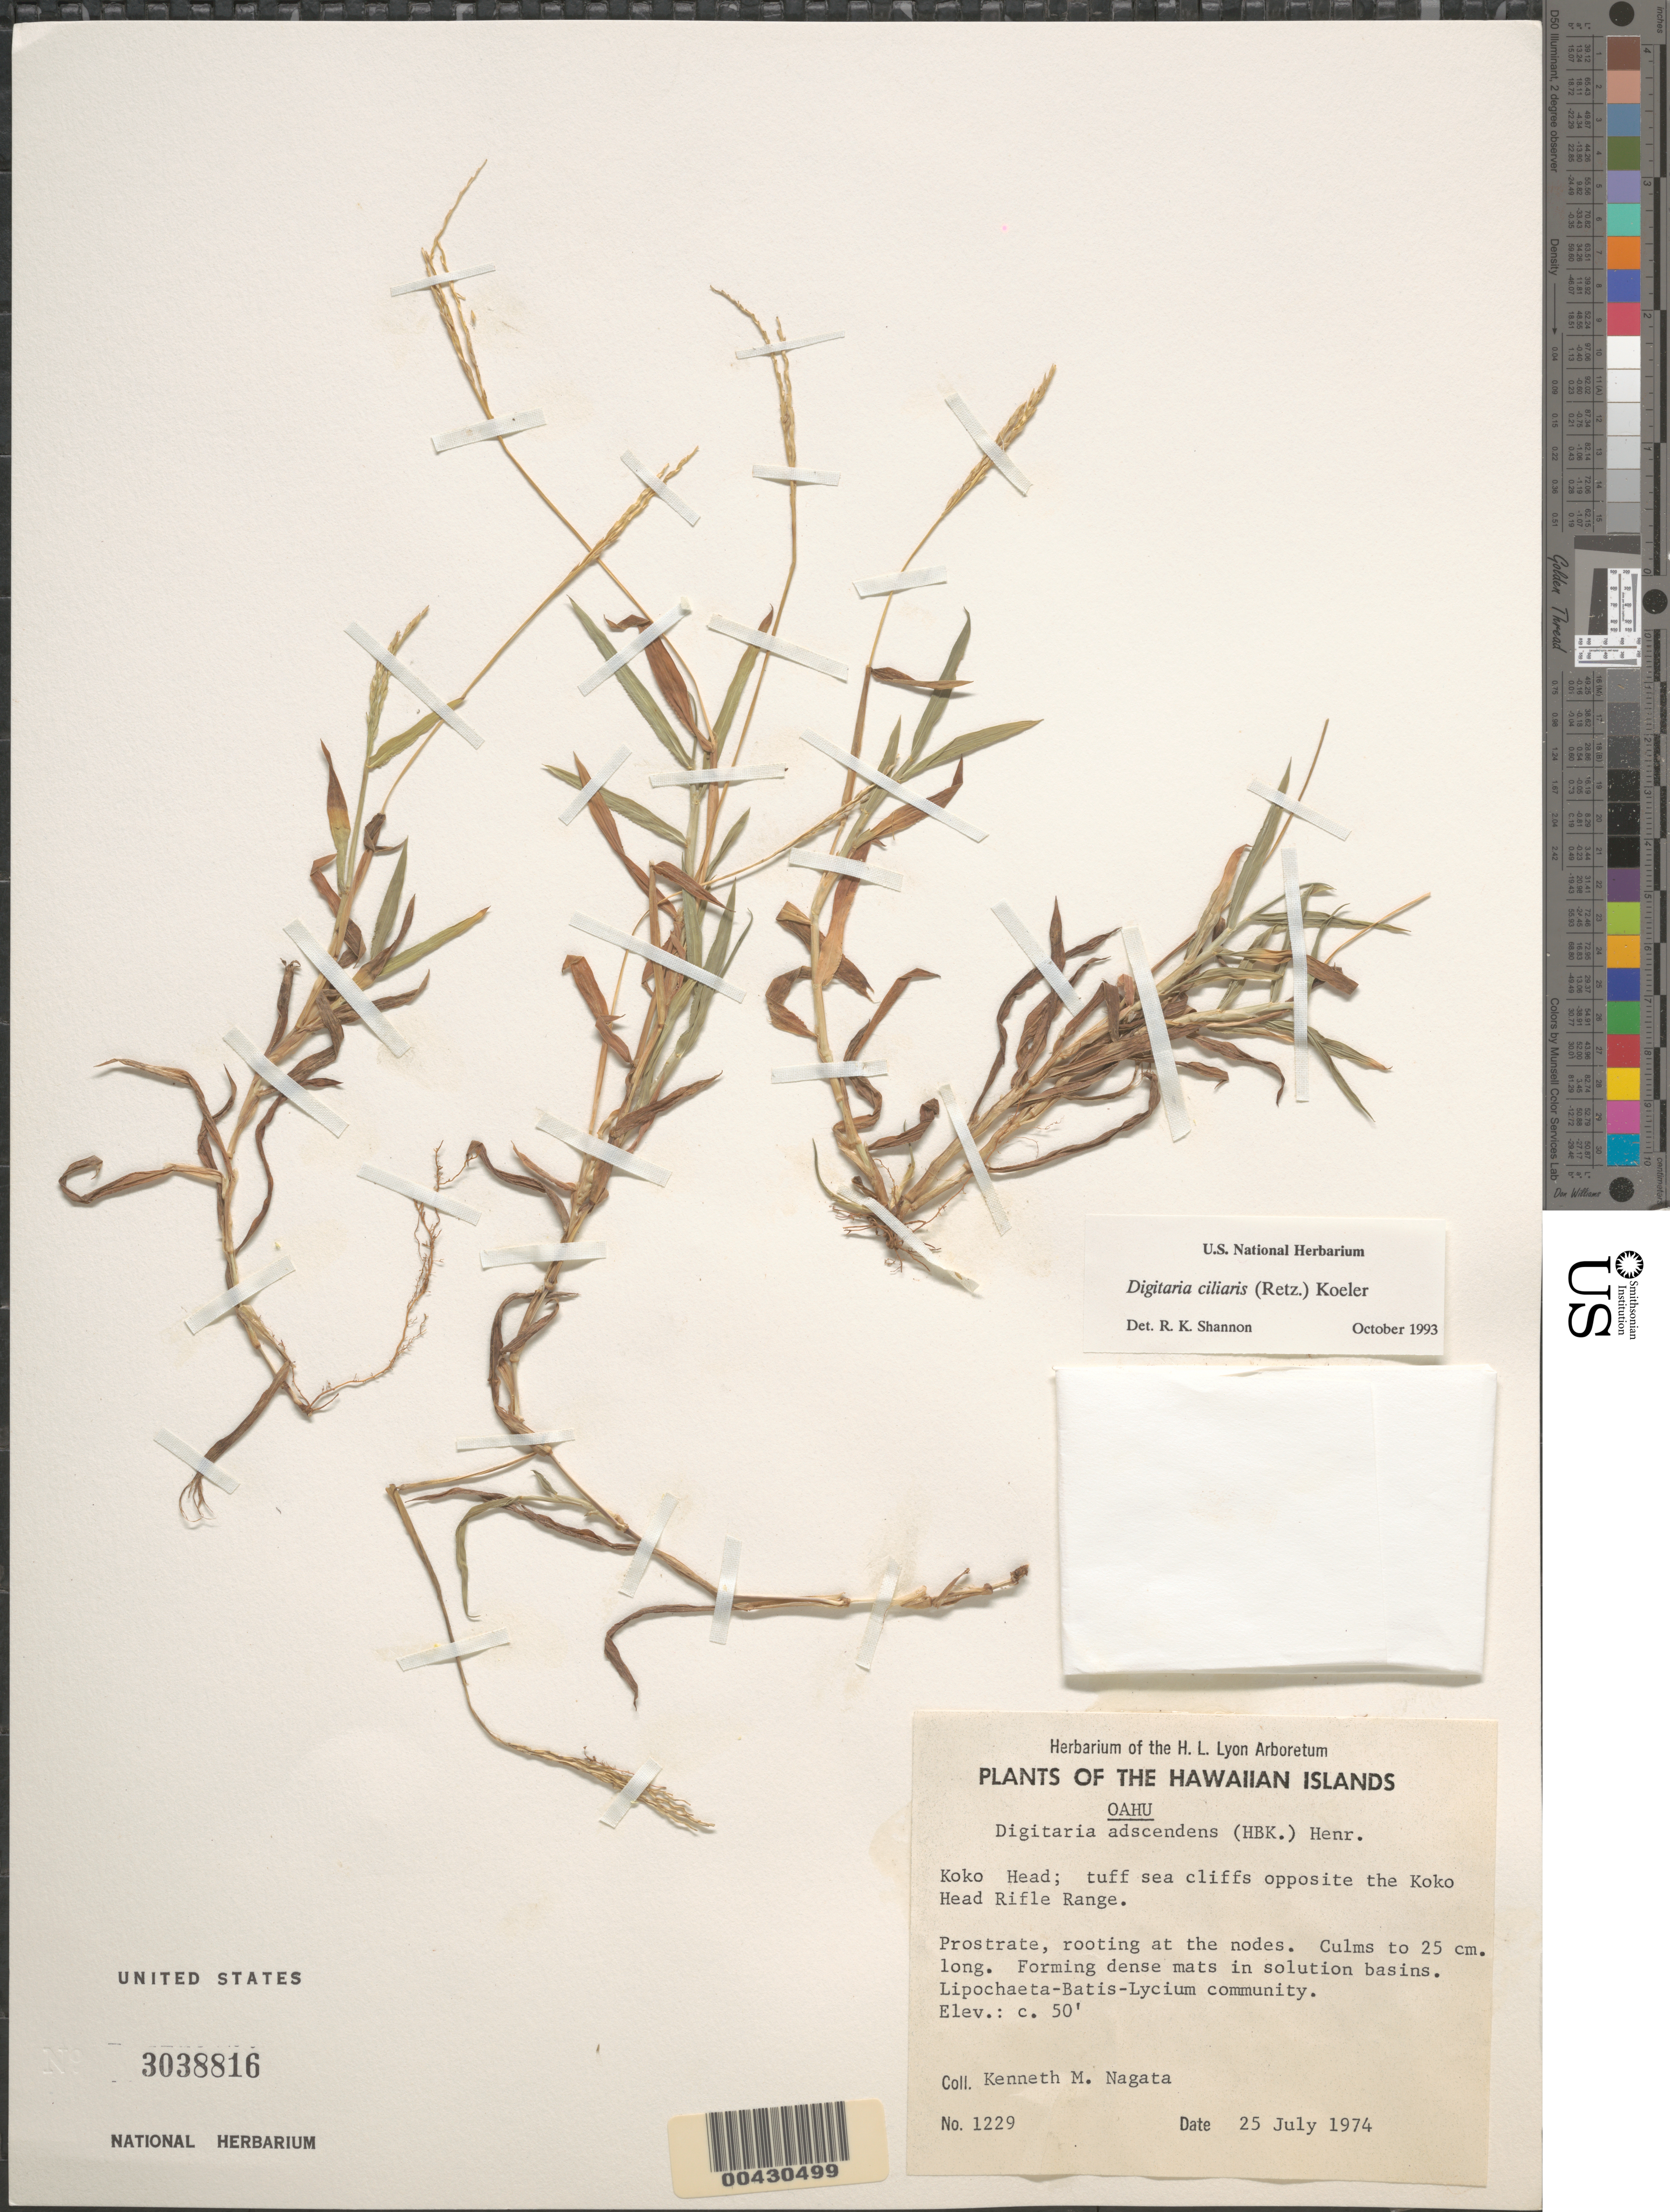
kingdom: Plantae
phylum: Tracheophyta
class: Liliopsida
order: Poales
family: Poaceae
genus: Digitaria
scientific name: Digitaria ciliaris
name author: (Retz.) Koeler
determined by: Shannon, R. K., (UNITED STATES)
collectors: K. Nagata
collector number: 1229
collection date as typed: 25 Jul 1974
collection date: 1974-07-25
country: United States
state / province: Hawaii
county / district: Honolulu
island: Oahu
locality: Koko Head; cliffs opposite the Koko Head Rifle Range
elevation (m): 15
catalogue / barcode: US 3038806